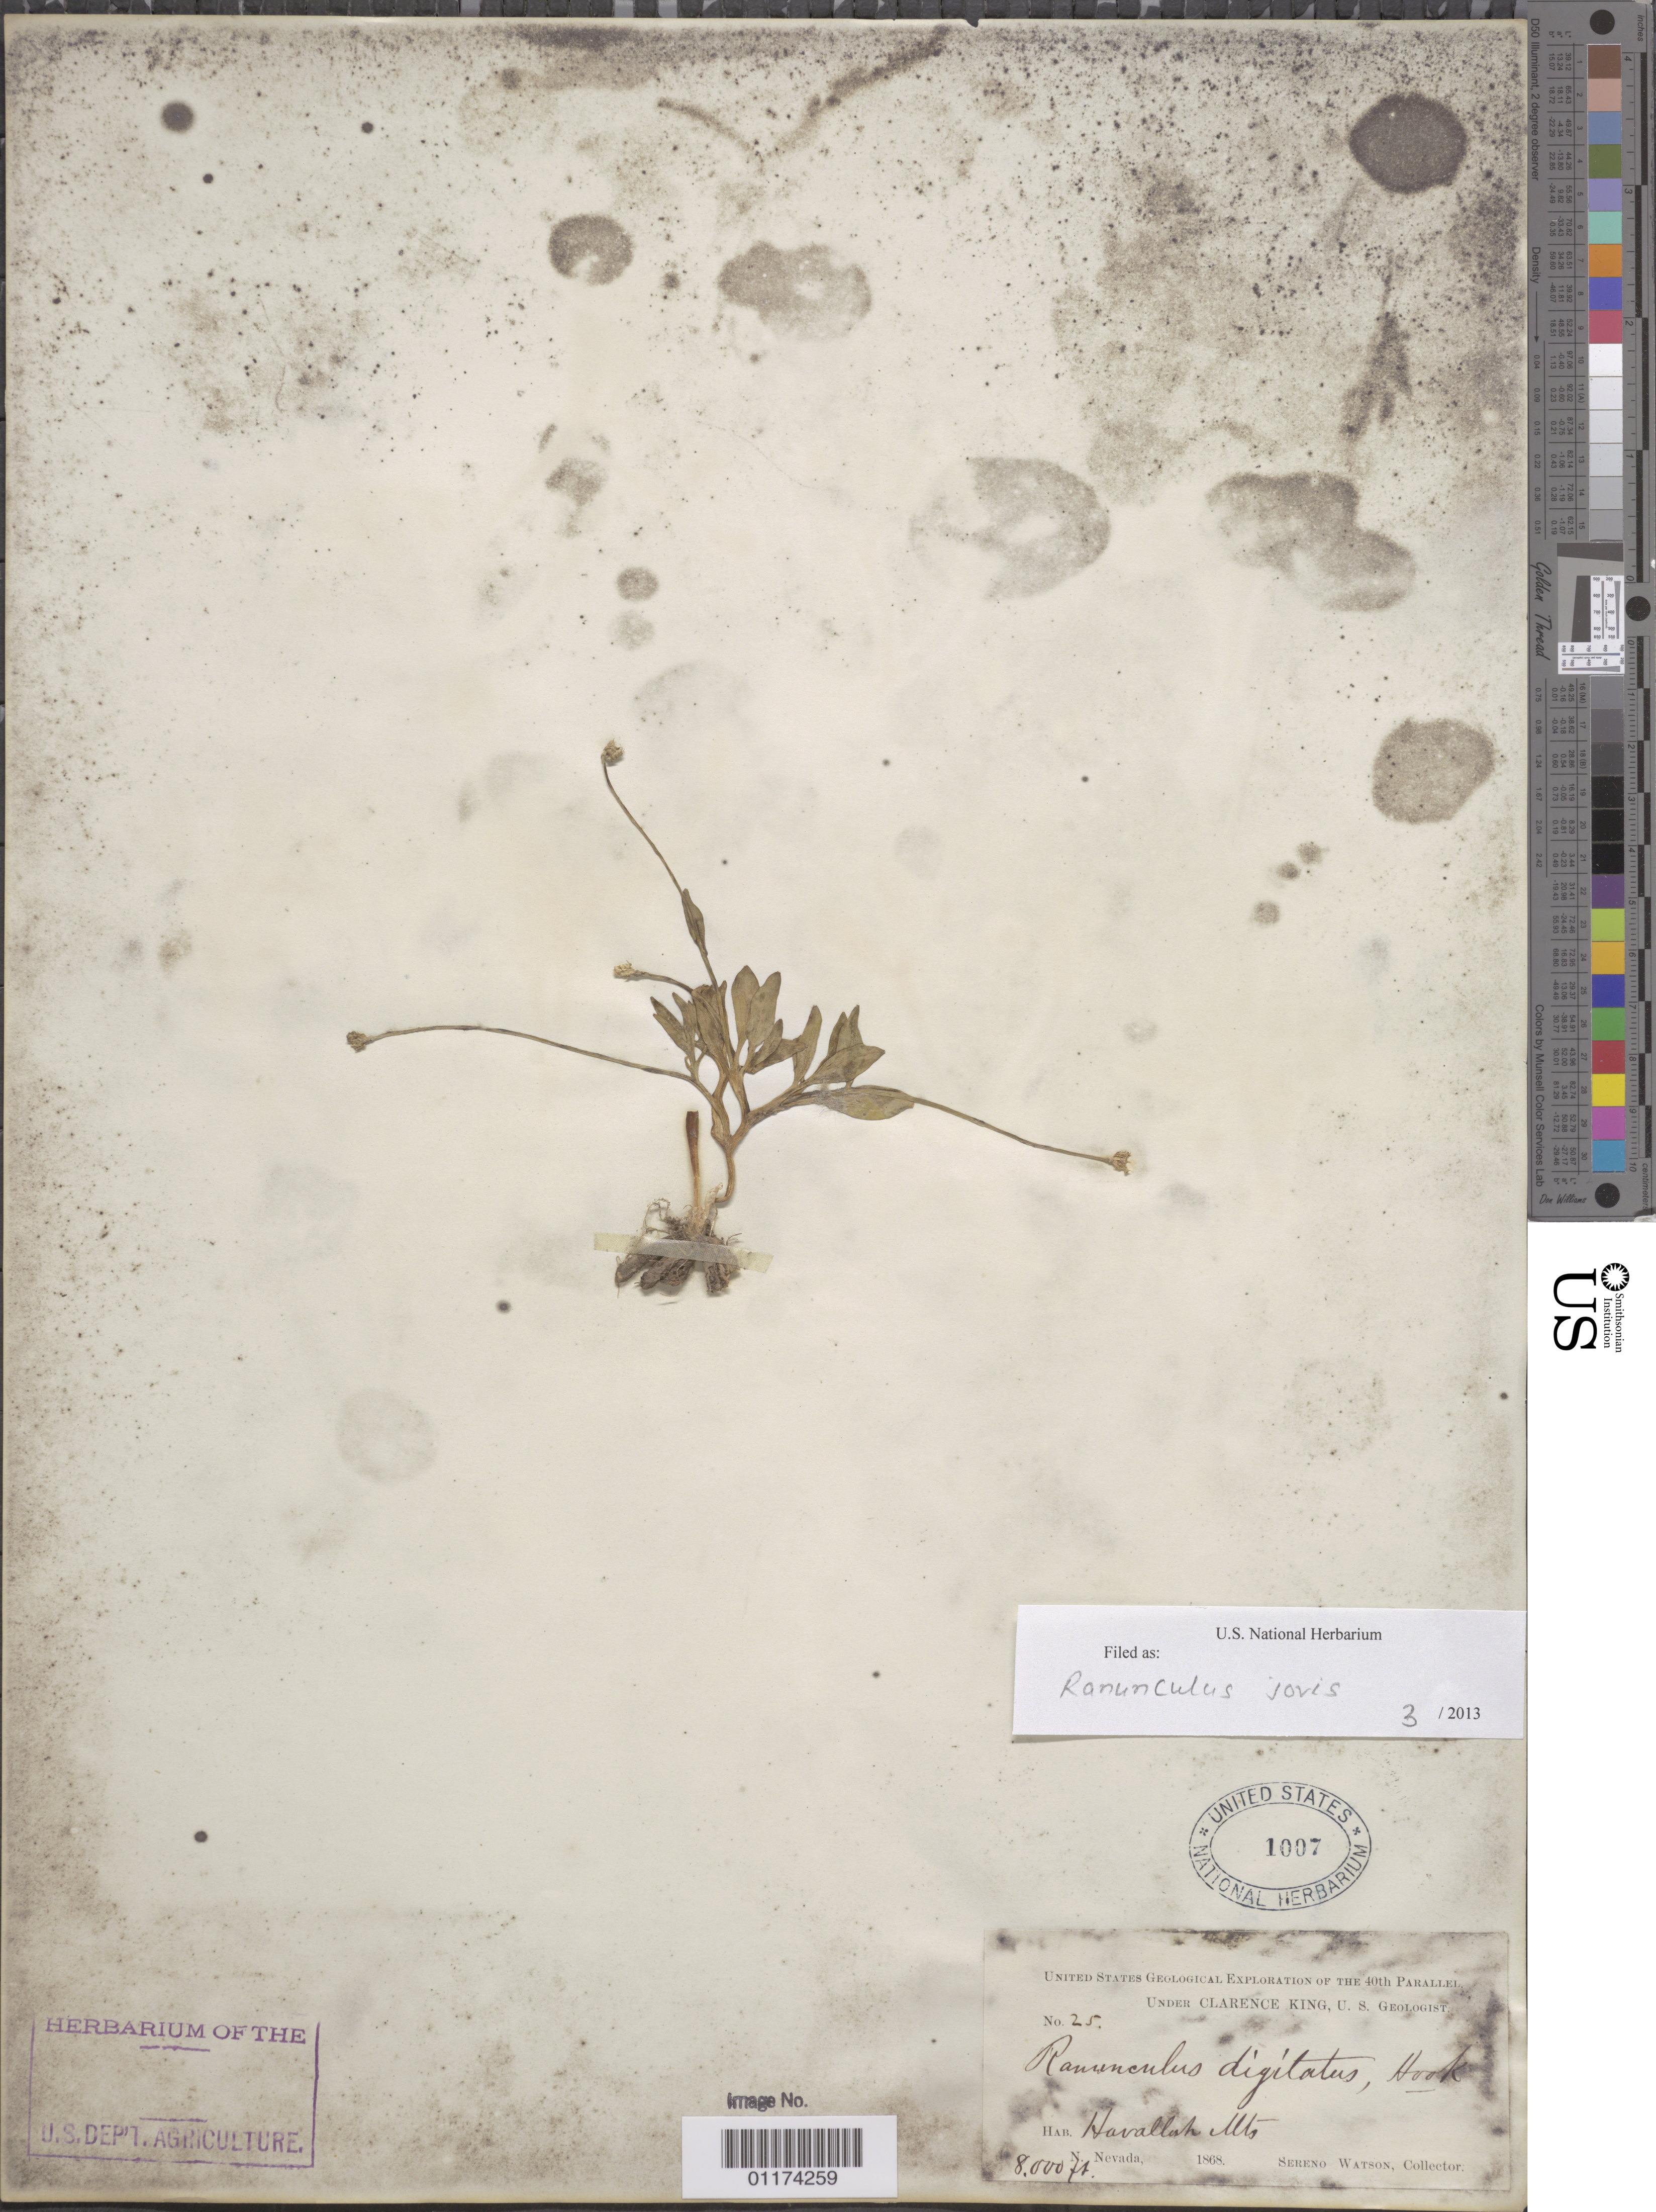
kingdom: Plantae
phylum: Tracheophyta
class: Magnoliopsida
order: Ranunculales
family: Ranunculaceae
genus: Ranunculus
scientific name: Ranunculus jovis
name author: A. Nelson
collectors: S. Watson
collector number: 25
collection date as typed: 1868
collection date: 1868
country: United States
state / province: Nevada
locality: Havellah Mountains.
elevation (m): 2438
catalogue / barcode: US 1007